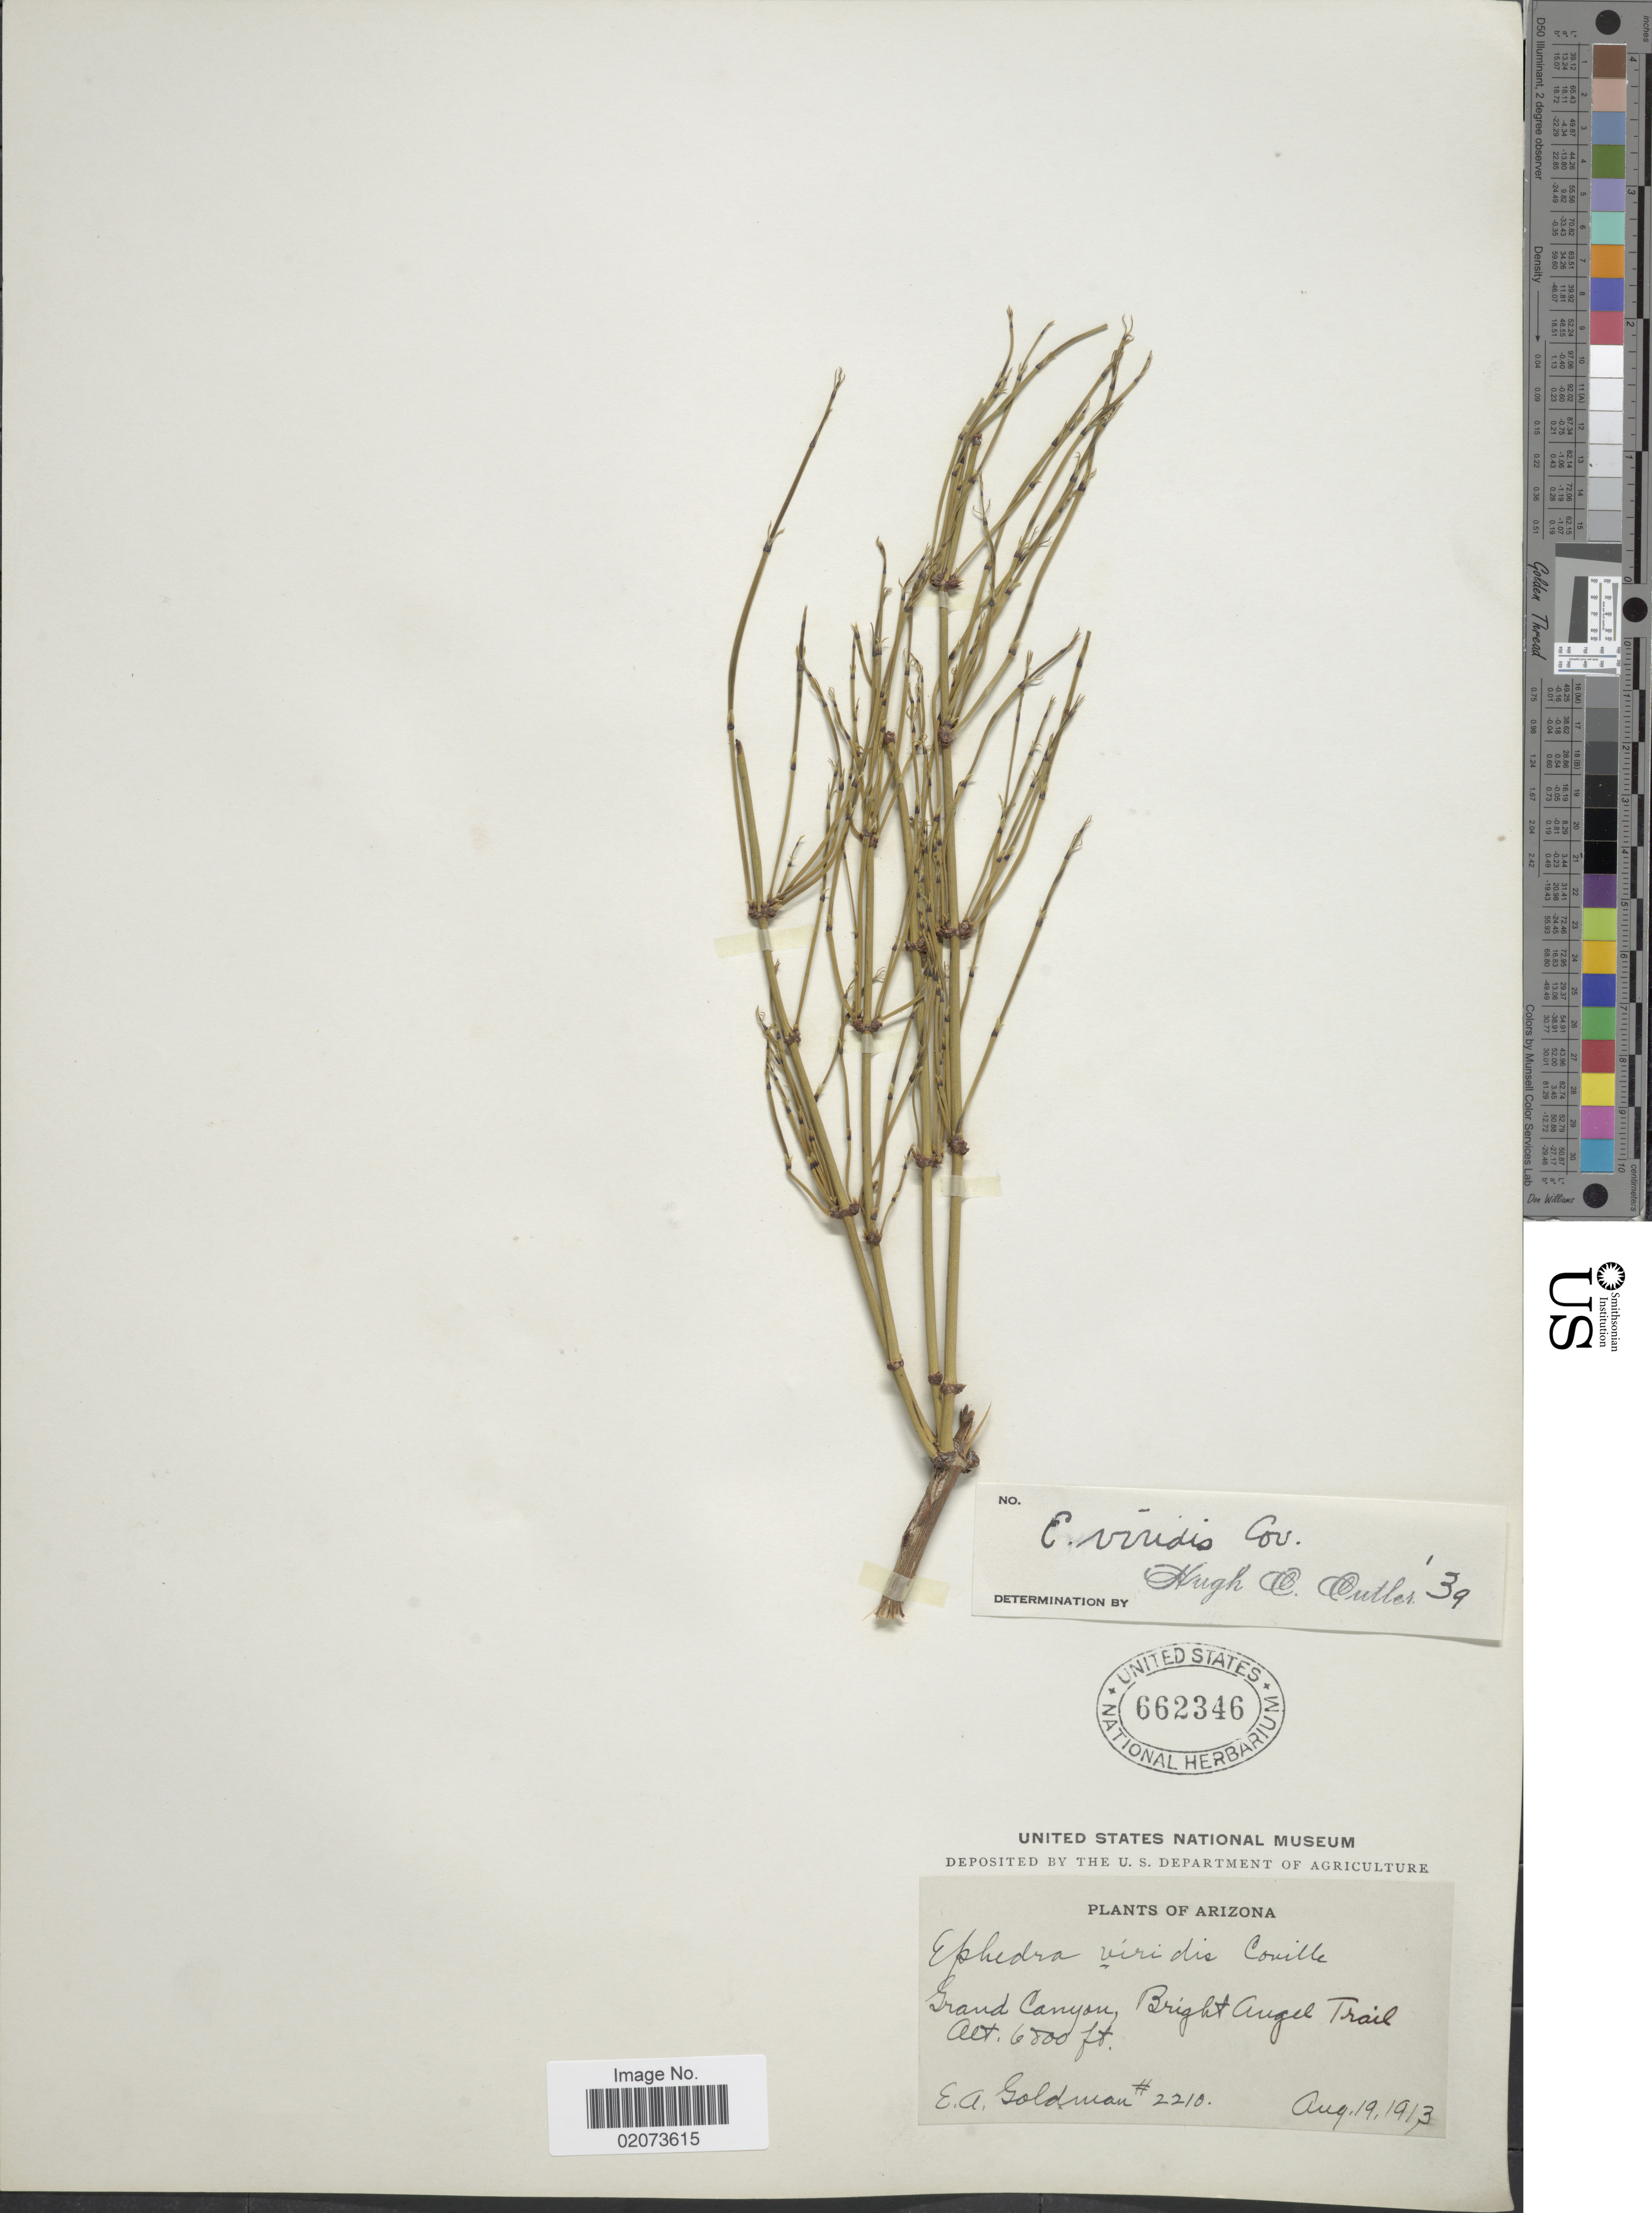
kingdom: Plantae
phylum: Tracheophyta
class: Gnetopsida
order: Ephedrales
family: Ephedraceae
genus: Ephedra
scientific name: Ephedra viridis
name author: Coville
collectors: E. A. Goldman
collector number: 2210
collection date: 1913-08-19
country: United States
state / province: Arizona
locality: Grand Canyon, Bright Angel Trail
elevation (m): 2073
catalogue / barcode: US 662346